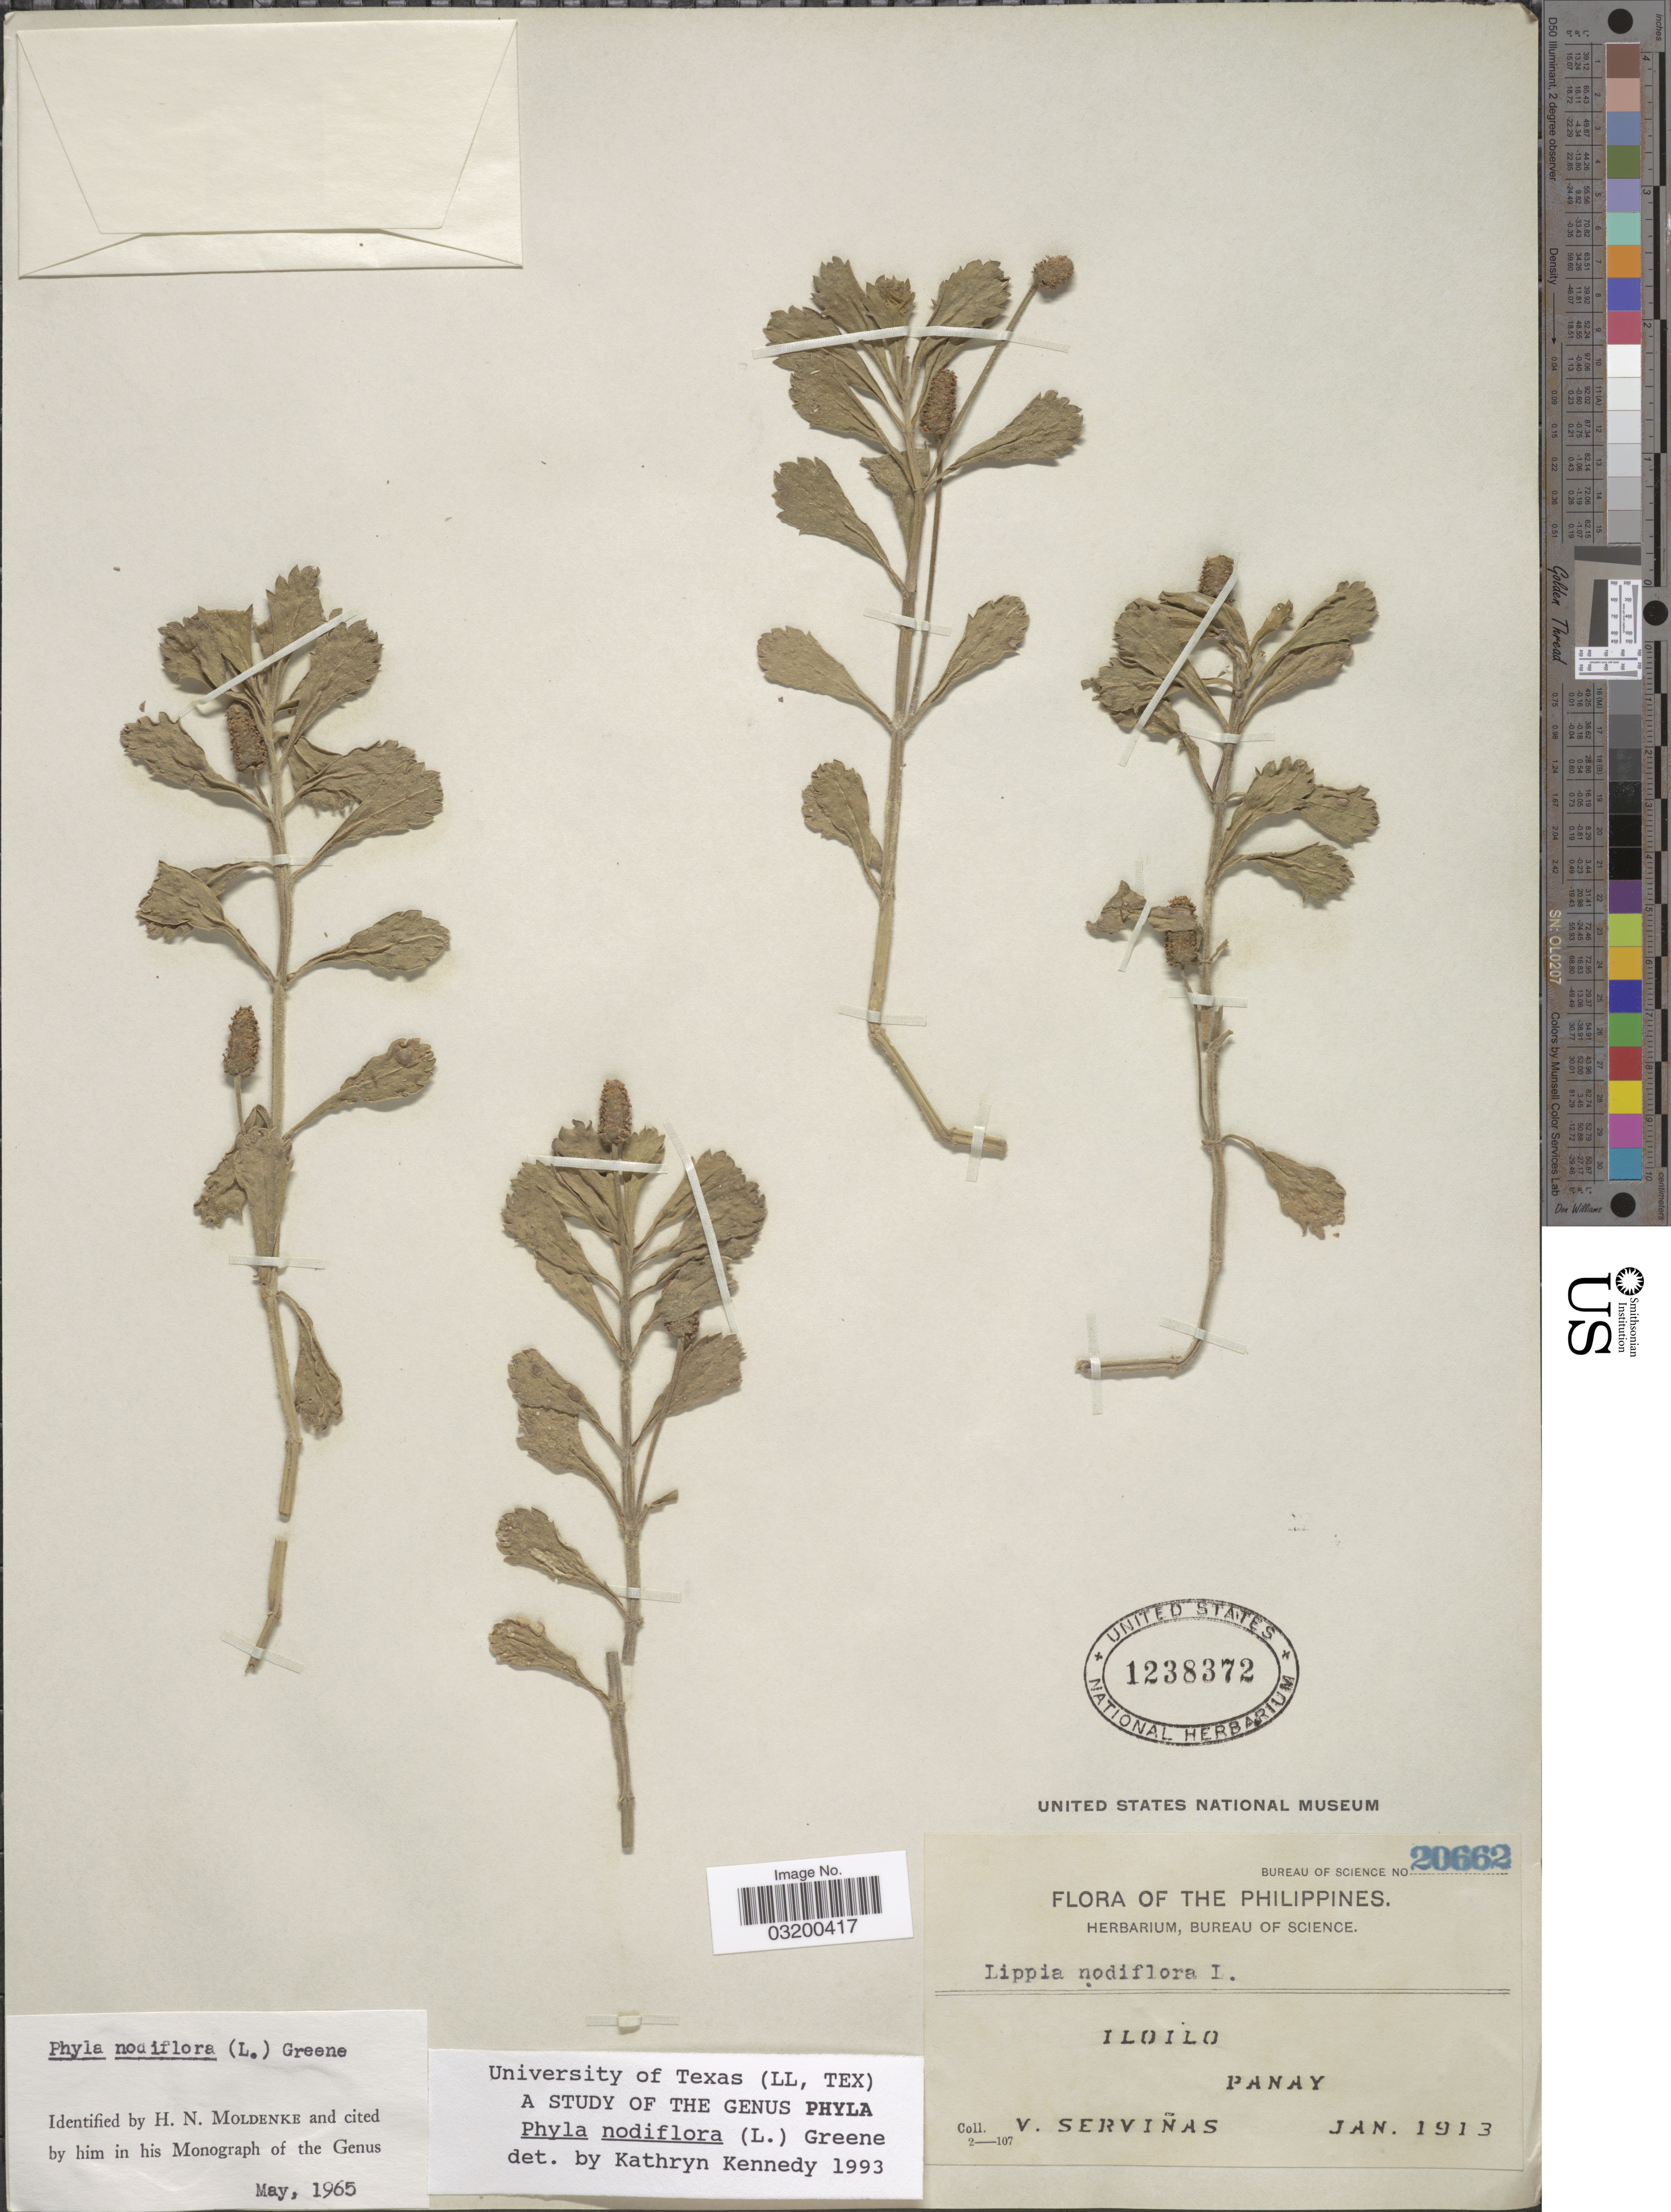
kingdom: Plantae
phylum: Tracheophyta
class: Magnoliopsida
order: Lamiales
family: Verbenaceae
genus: Phyla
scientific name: Phyla nodiflora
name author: (L.) Greene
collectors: V. Servinas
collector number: Bureau of Science 20662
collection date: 1913-01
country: Philippines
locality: Iloilo. Panay.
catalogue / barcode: US 1238372